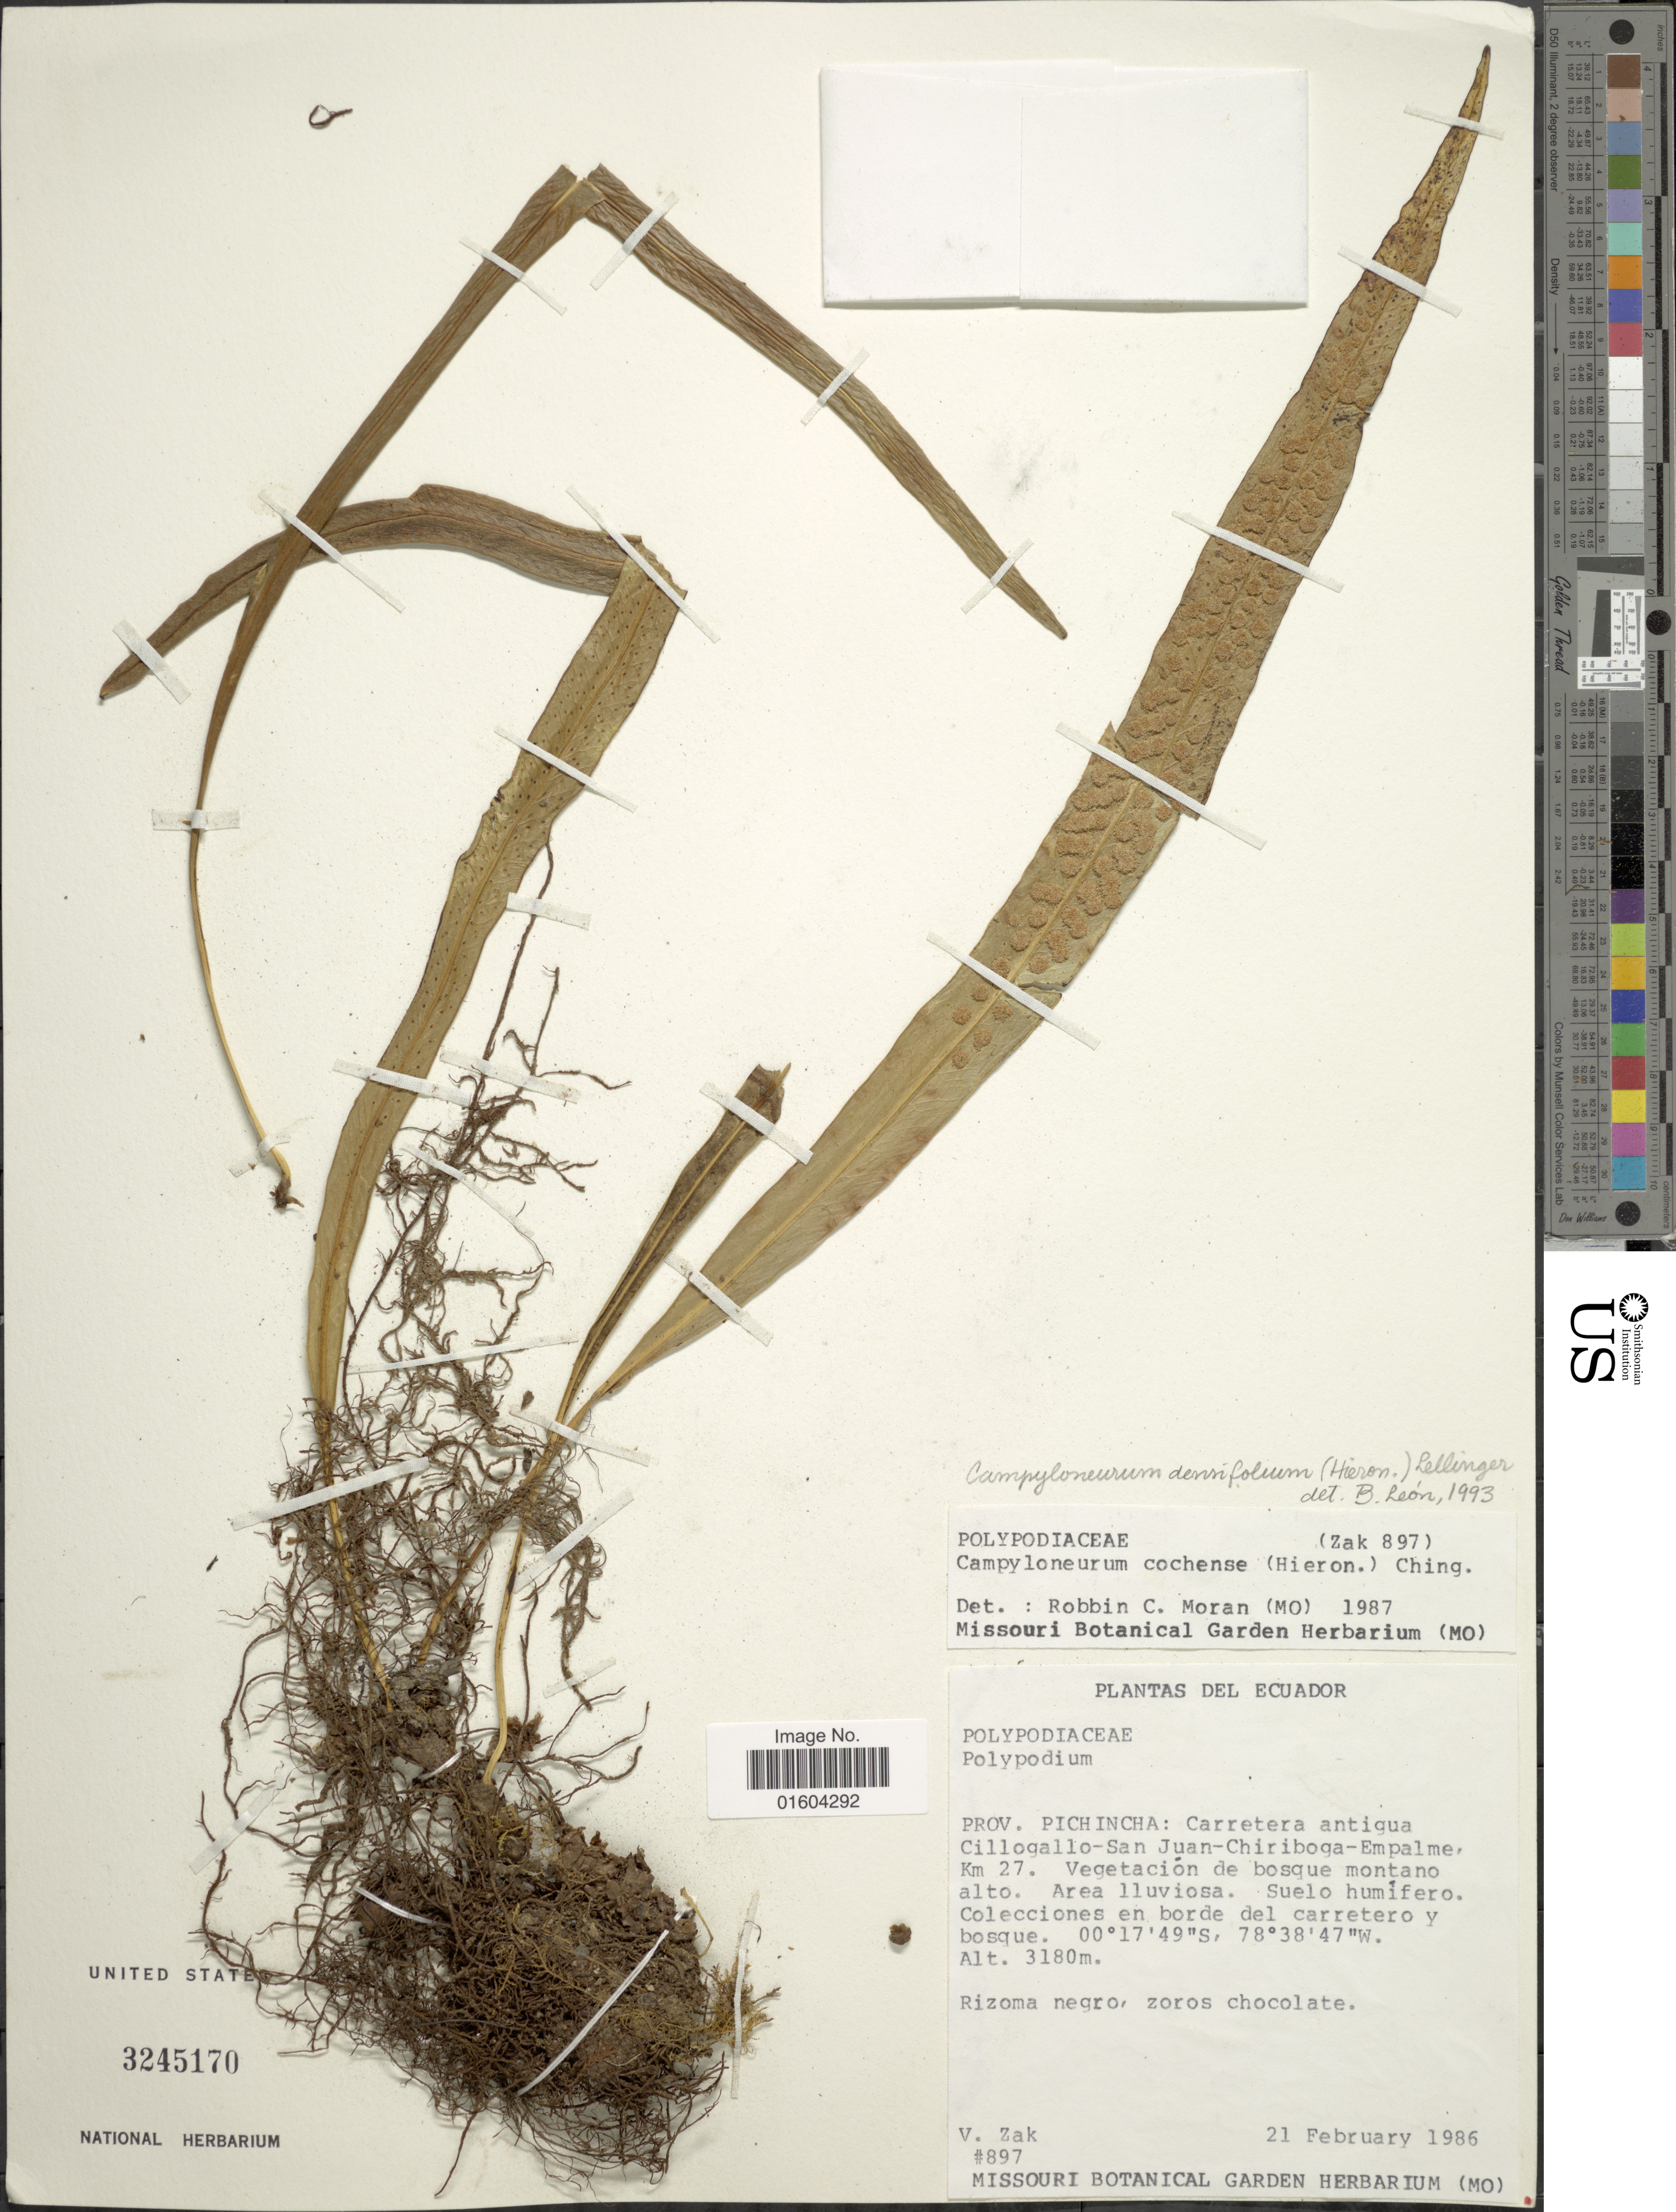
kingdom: Plantae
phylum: Tracheophyta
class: Polypodiopsida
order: Polypodiales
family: Polypodiaceae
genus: Campyloneurum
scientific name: Campyloneurum densifolium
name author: (Hieron.) Lellinger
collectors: V. Zak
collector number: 897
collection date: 1986-02-21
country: Ecuador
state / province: Pichincha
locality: Prov. Pichincha: Carretera antigua Cillogallo-San Juan-Chiriboga-Empalme, Km 27.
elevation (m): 3180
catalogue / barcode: US 3245170